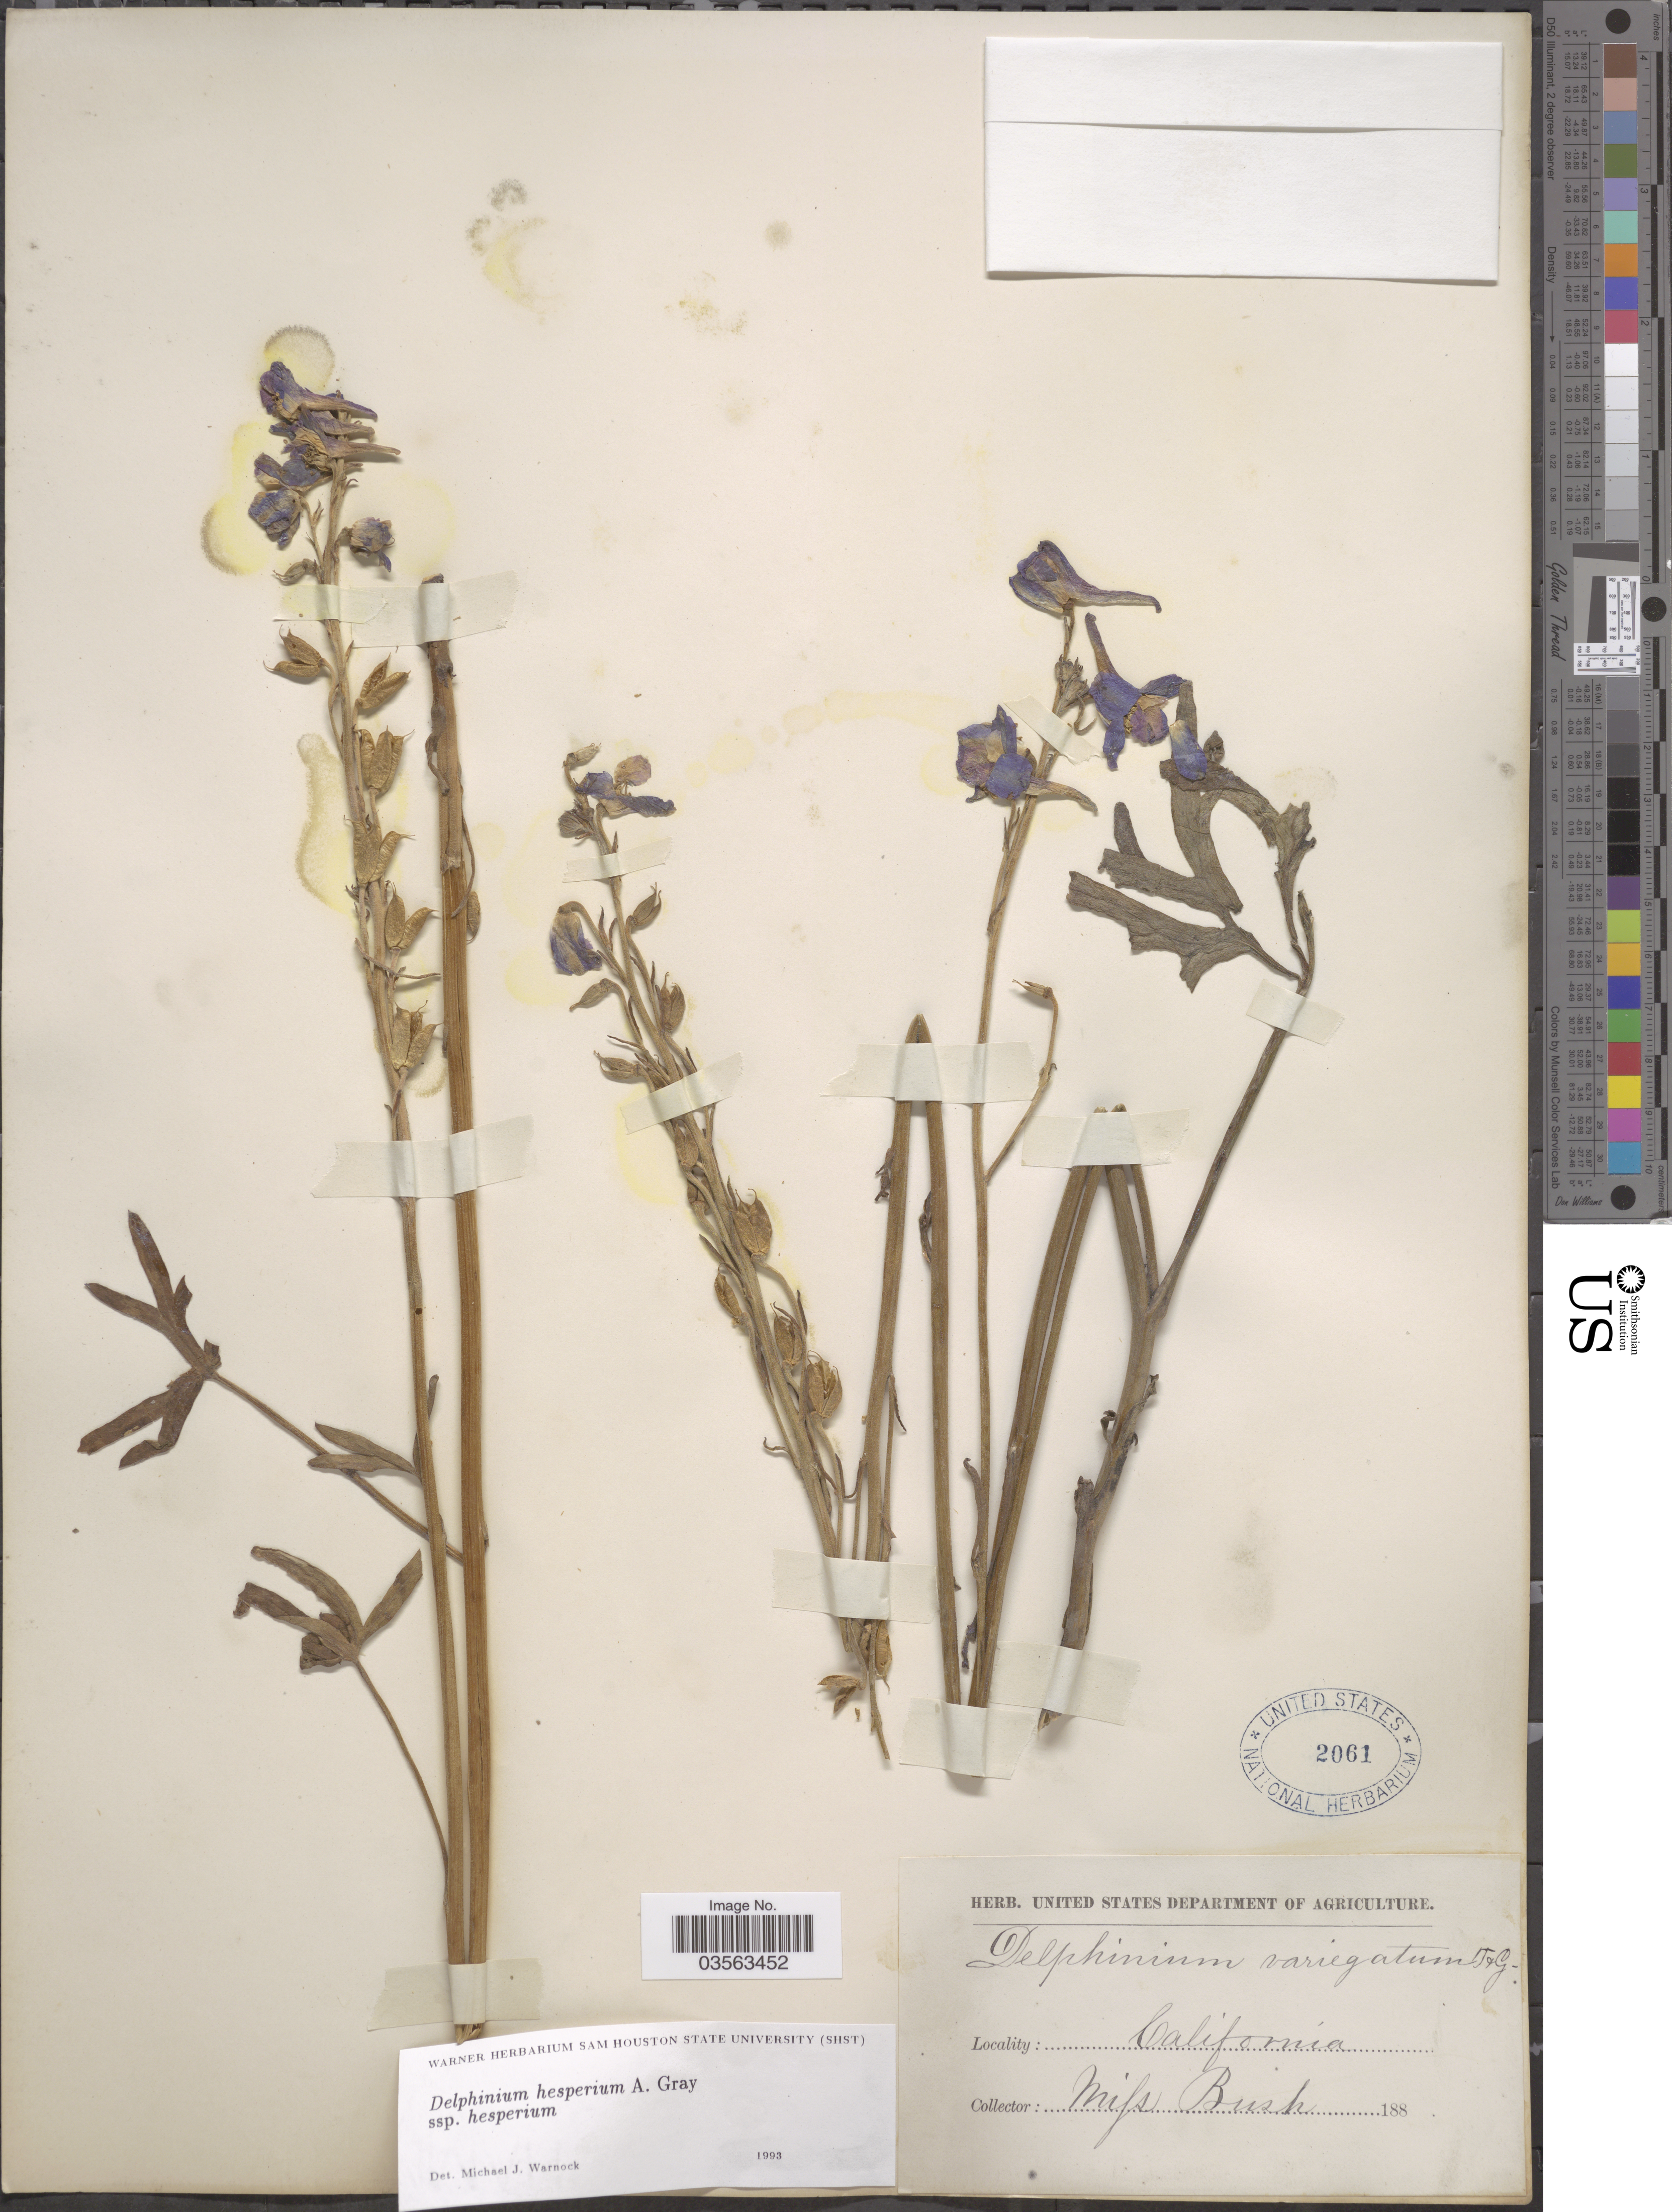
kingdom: Plantae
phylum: Tracheophyta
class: Magnoliopsida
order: Ranunculales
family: Ranunculaceae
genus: Delphinium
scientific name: Delphinium hesperium subsp. hesperium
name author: A. Gray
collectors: M. Bush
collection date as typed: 188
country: United States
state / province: California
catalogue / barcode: US 2061